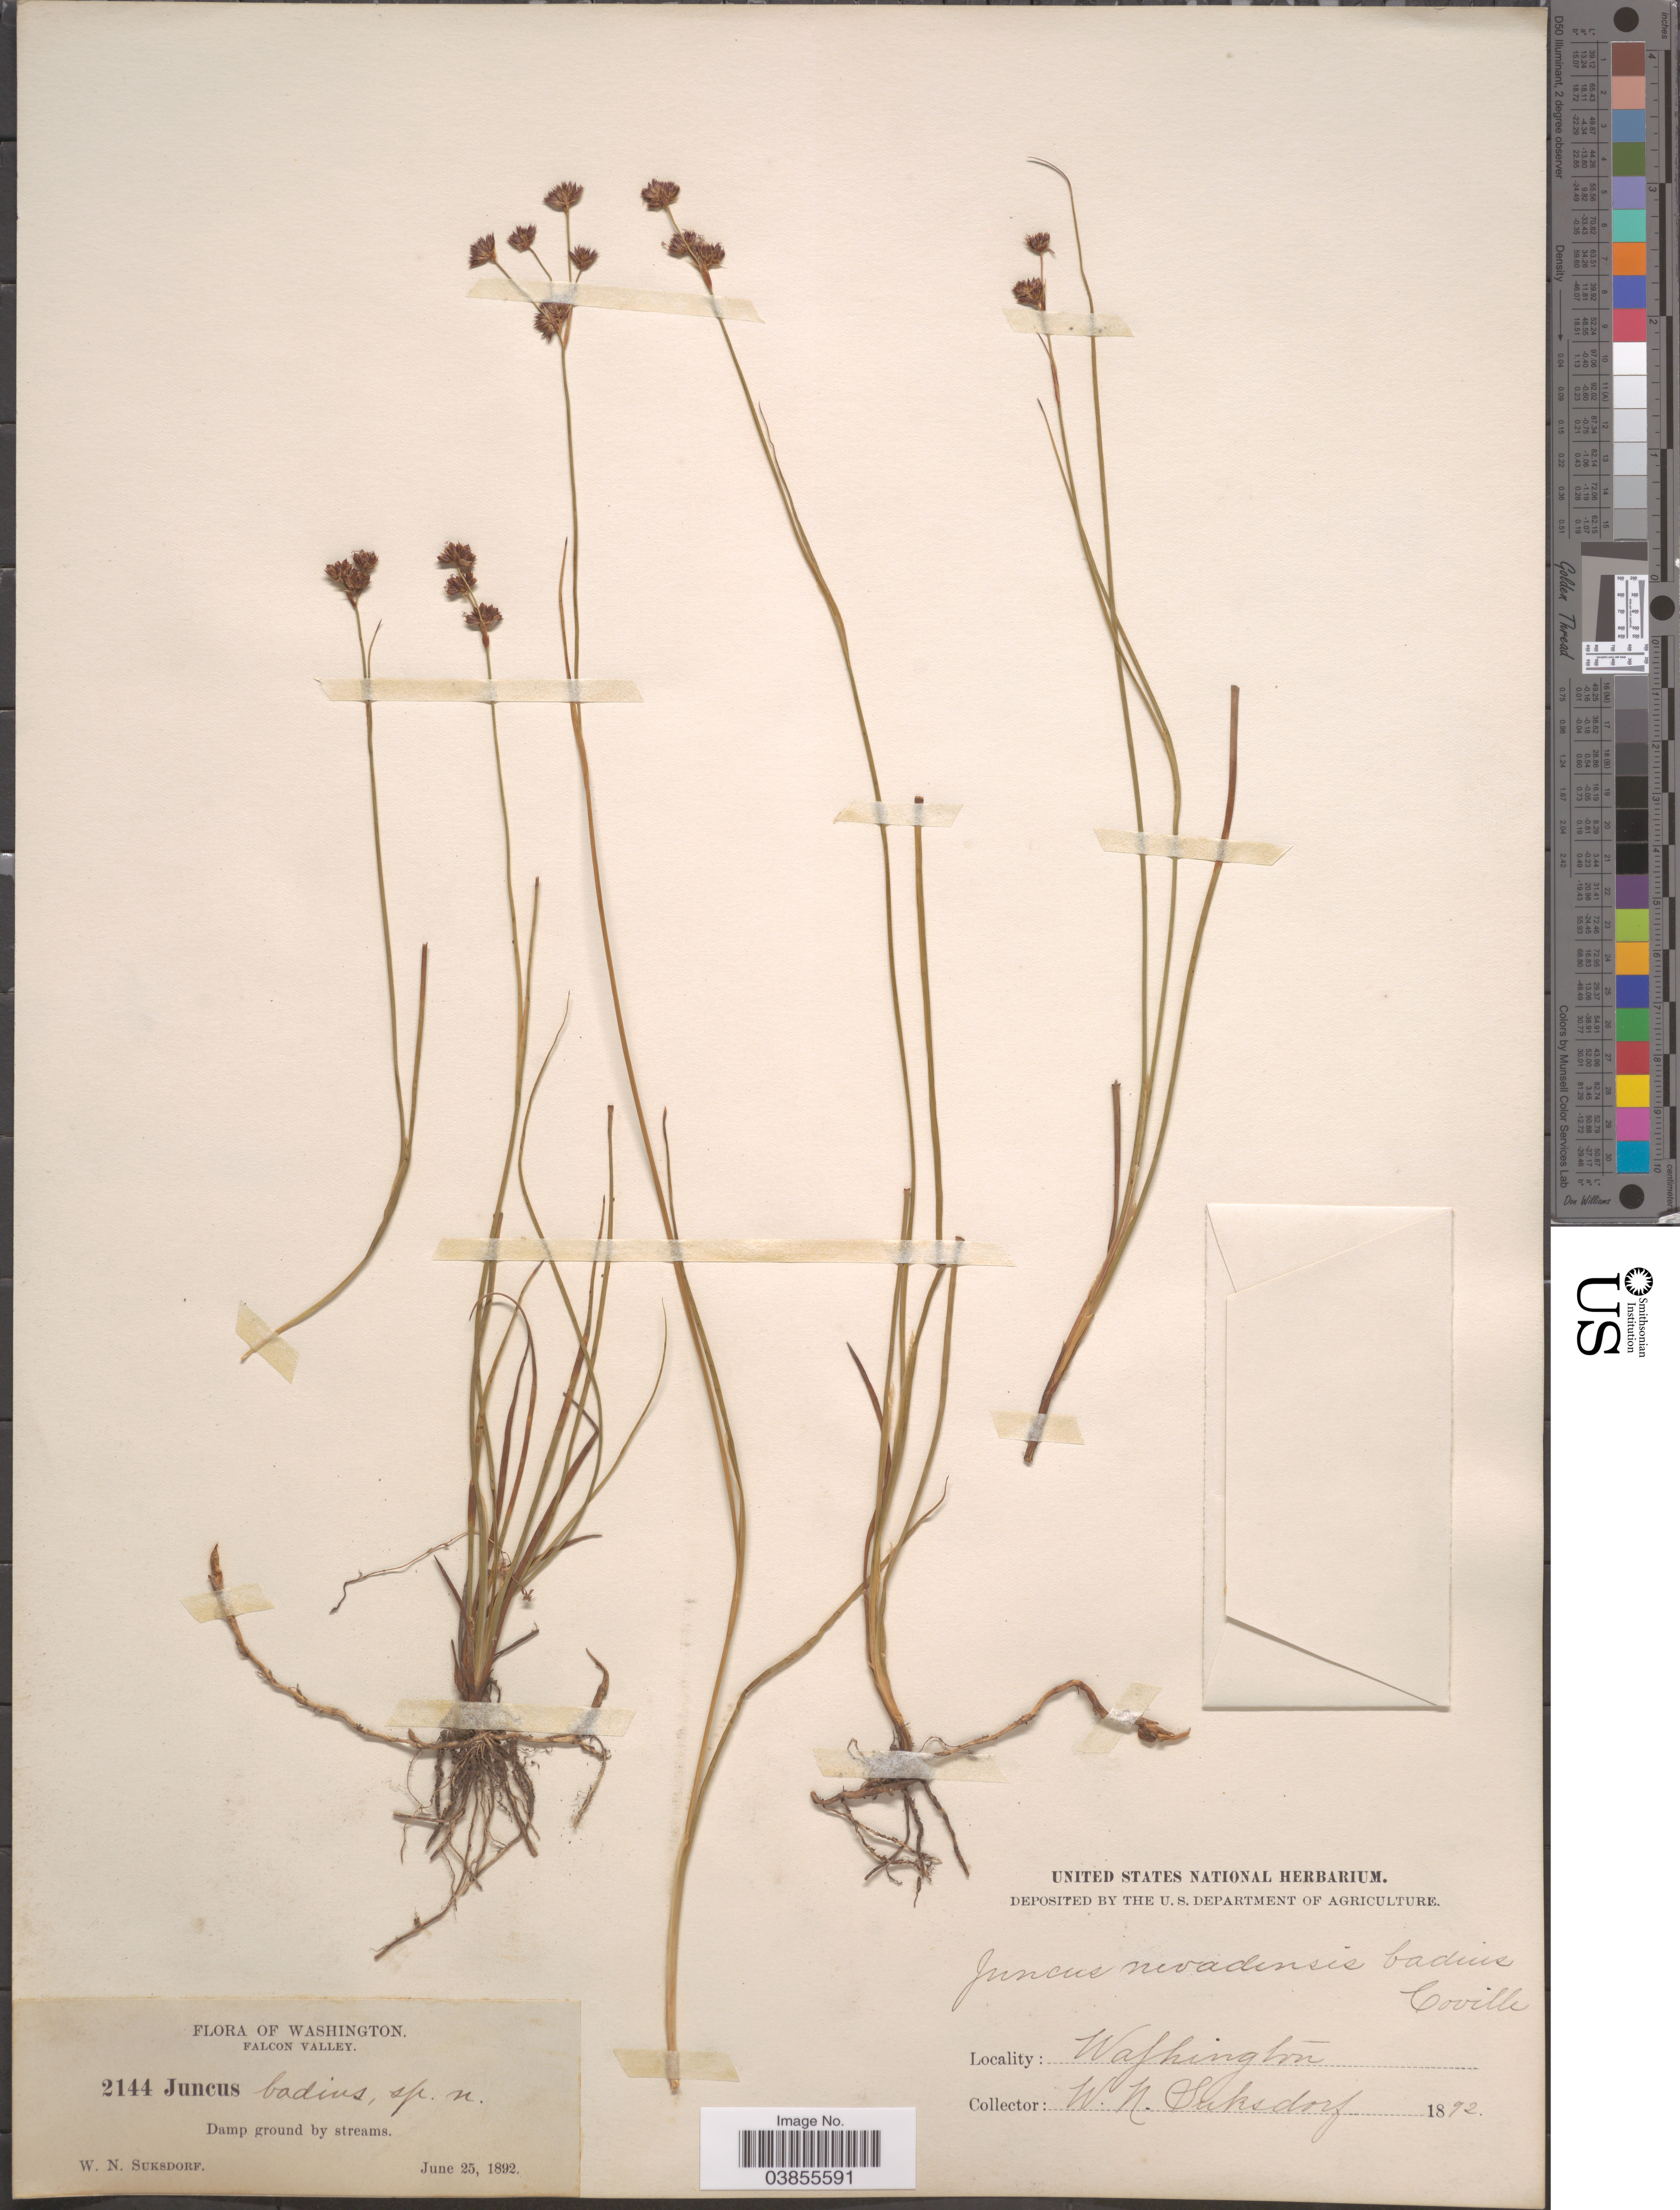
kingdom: Plantae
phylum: Tracheophyta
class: Liliopsida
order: Poales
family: Juncaceae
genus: Juncus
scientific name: Juncus nevadensis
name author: S. Watson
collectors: W. N. Suksdorf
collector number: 2144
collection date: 1892-06-25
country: United States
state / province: Washington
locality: Falcon Valley.